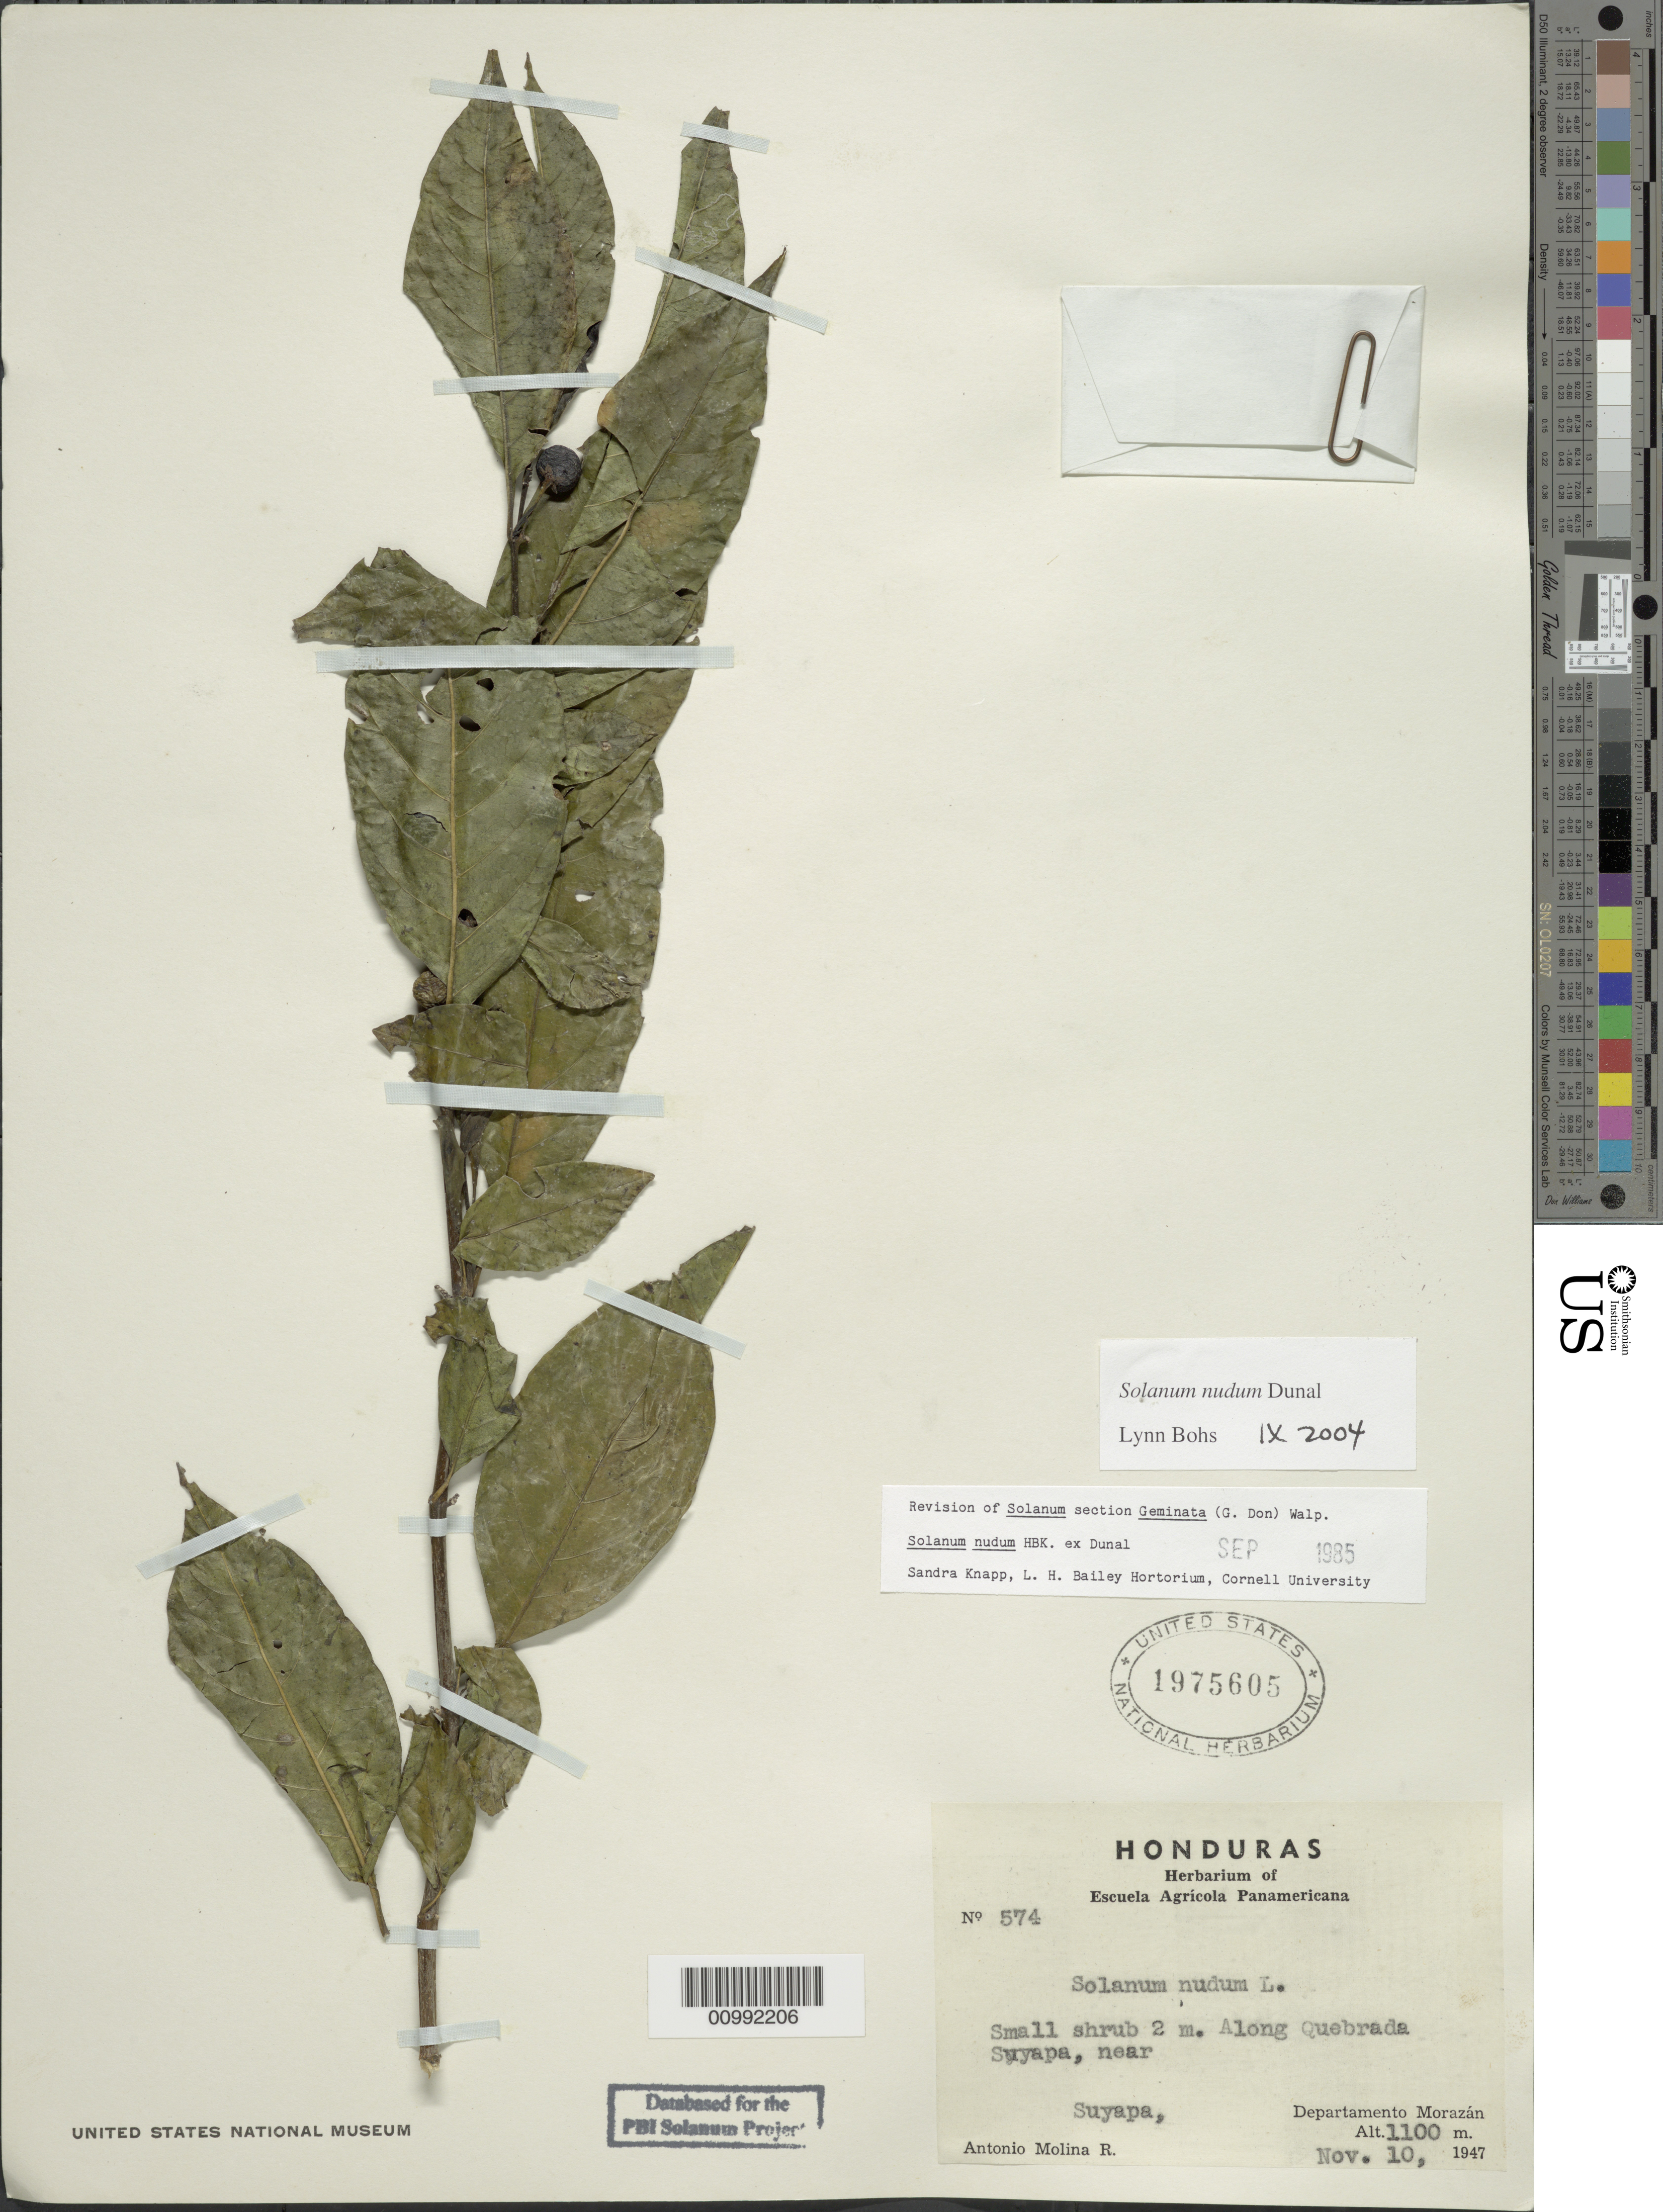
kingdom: Plantae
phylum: Tracheophyta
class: Magnoliopsida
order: Solanales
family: Solanaceae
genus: Solanum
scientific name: Solanum nudum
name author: Dunal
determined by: Bohs, L. A.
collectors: A. R. Molina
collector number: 574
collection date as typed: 10 Nov 1947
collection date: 1947-11-10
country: Honduras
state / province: Fco. Morazán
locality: along Quebrada Suyapa, near Suyapa.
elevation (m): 1100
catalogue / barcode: US 1975605